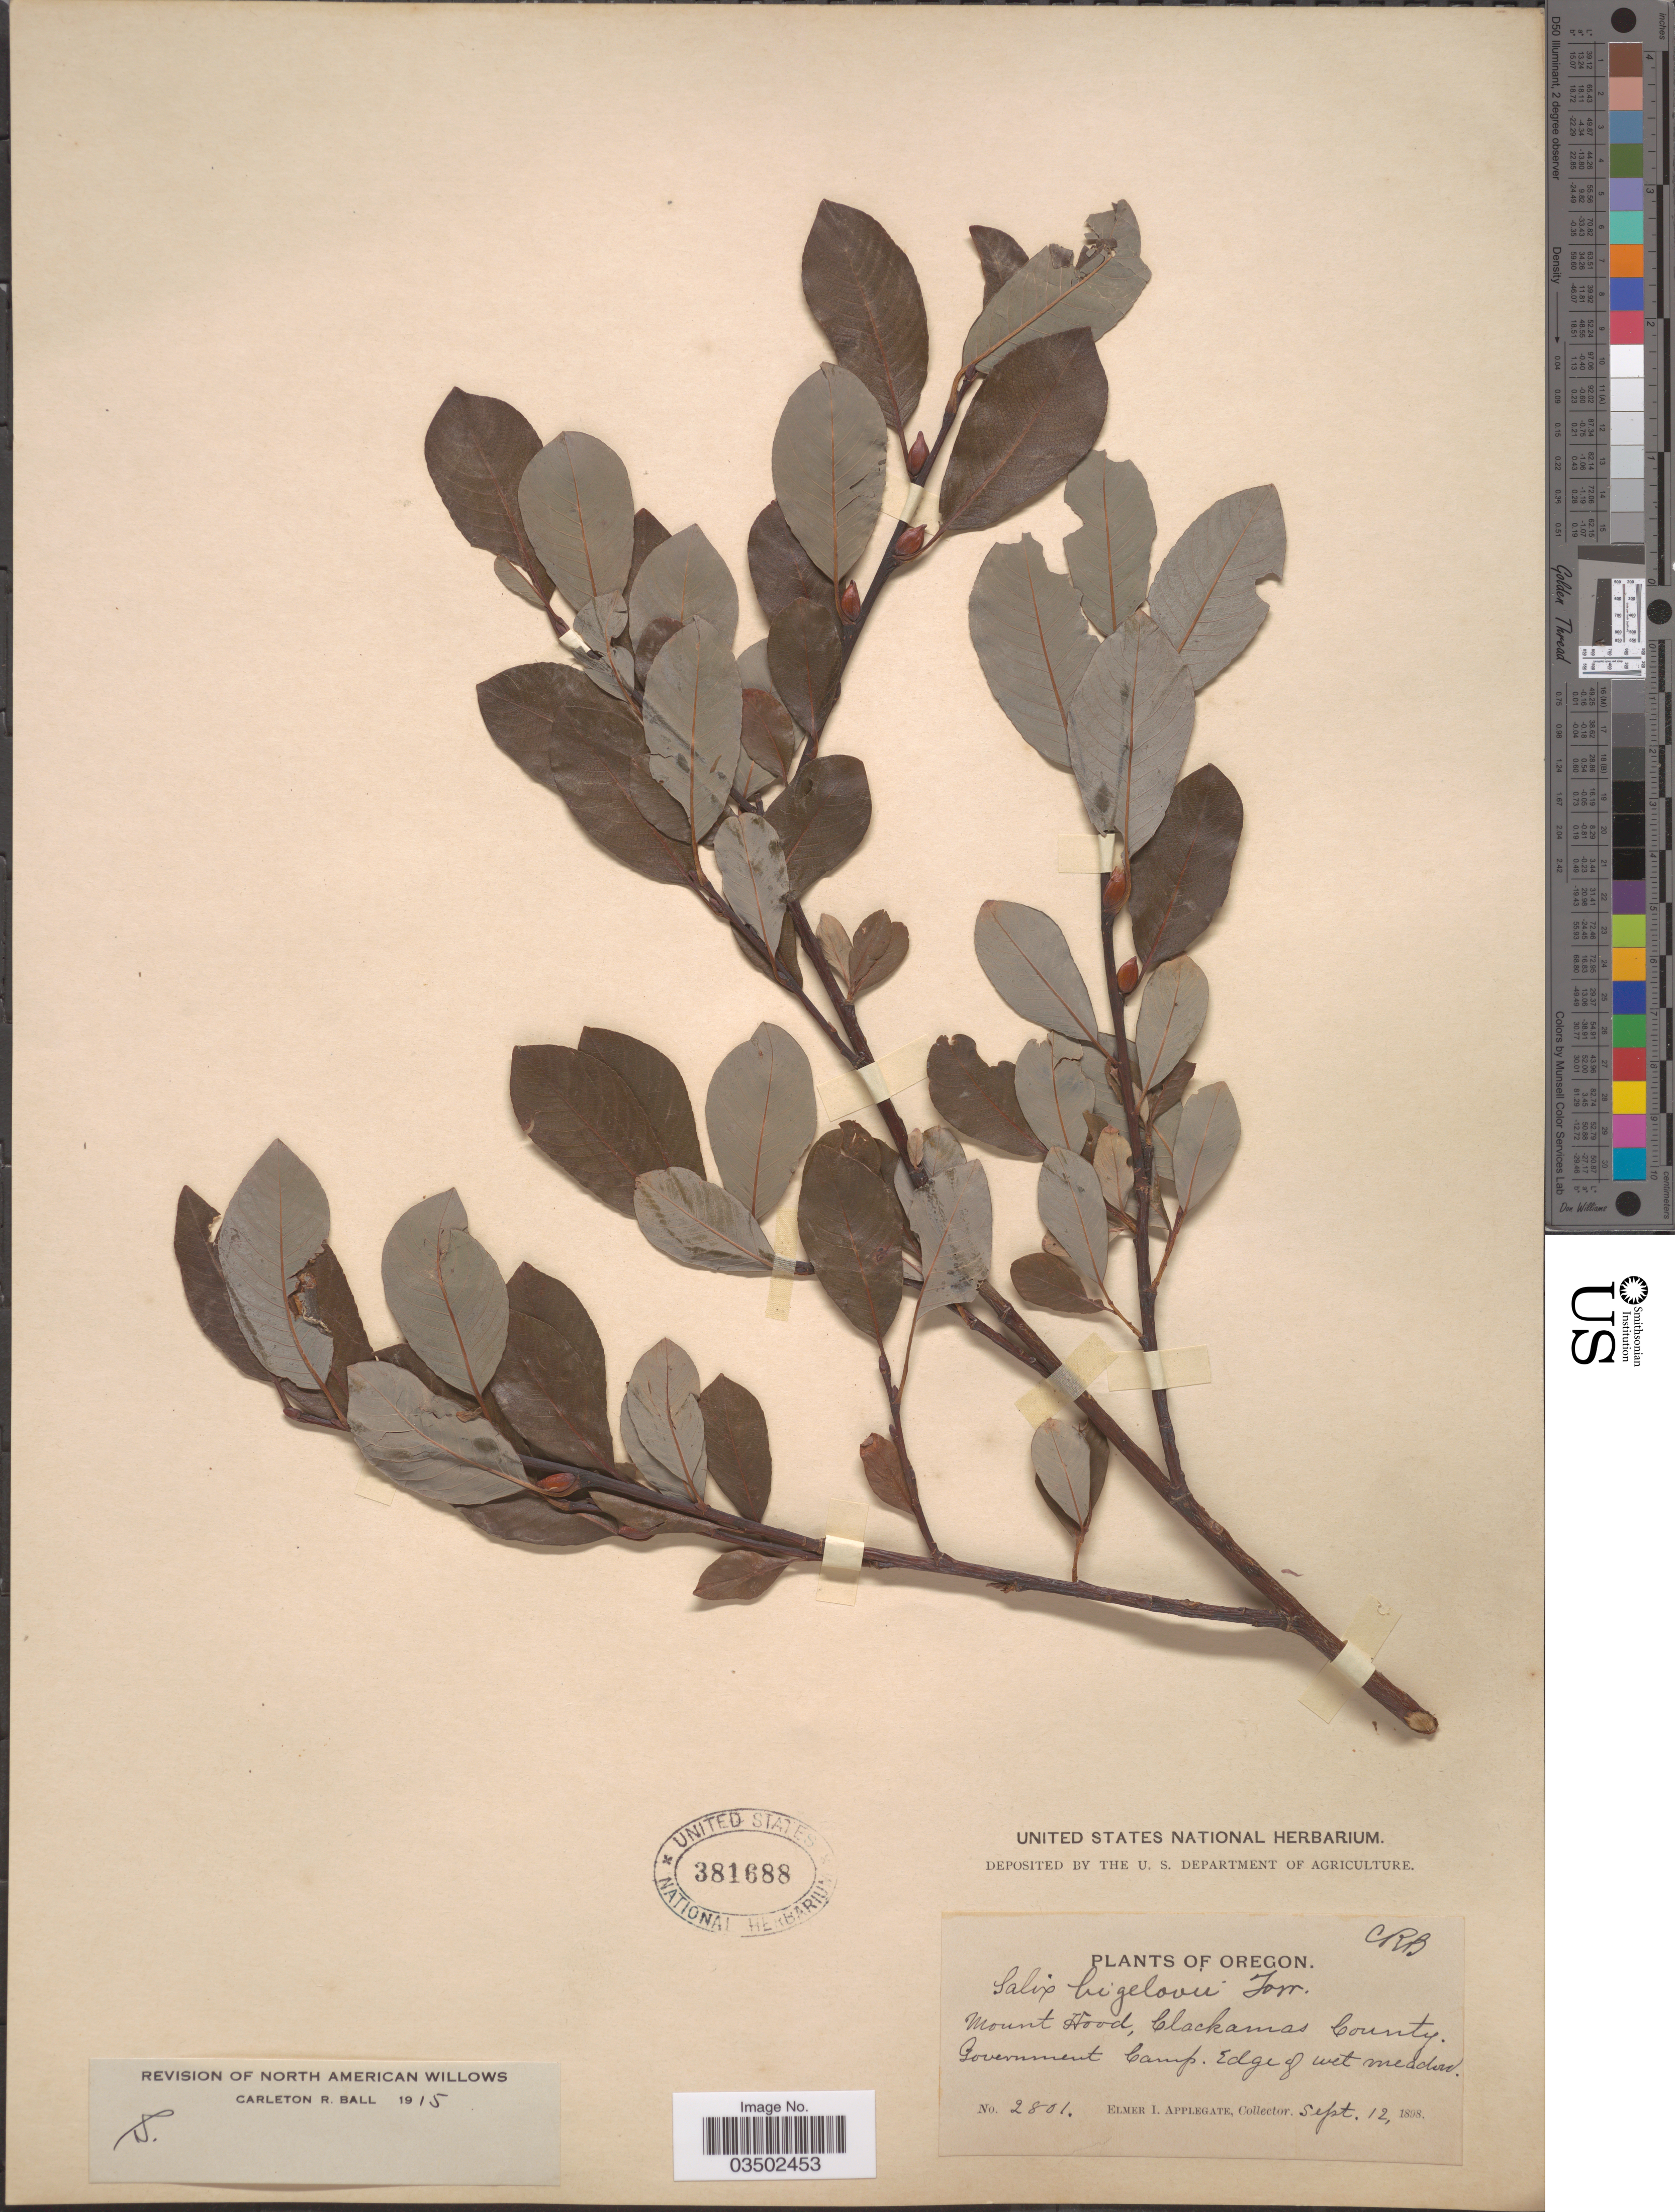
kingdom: Plantae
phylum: Tracheophyta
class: Magnoliopsida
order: Malpighiales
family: Salicaceae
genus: Salix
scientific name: Salix planifolia var. pennata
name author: (C.R. Ball) C.R. Ball ex Dutilly et al.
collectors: E. I. Applegate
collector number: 2801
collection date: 1898-09-12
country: United States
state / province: Oregon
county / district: Clackamas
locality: Mount Hood, Clackamas County. Government Camp.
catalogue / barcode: US 381688